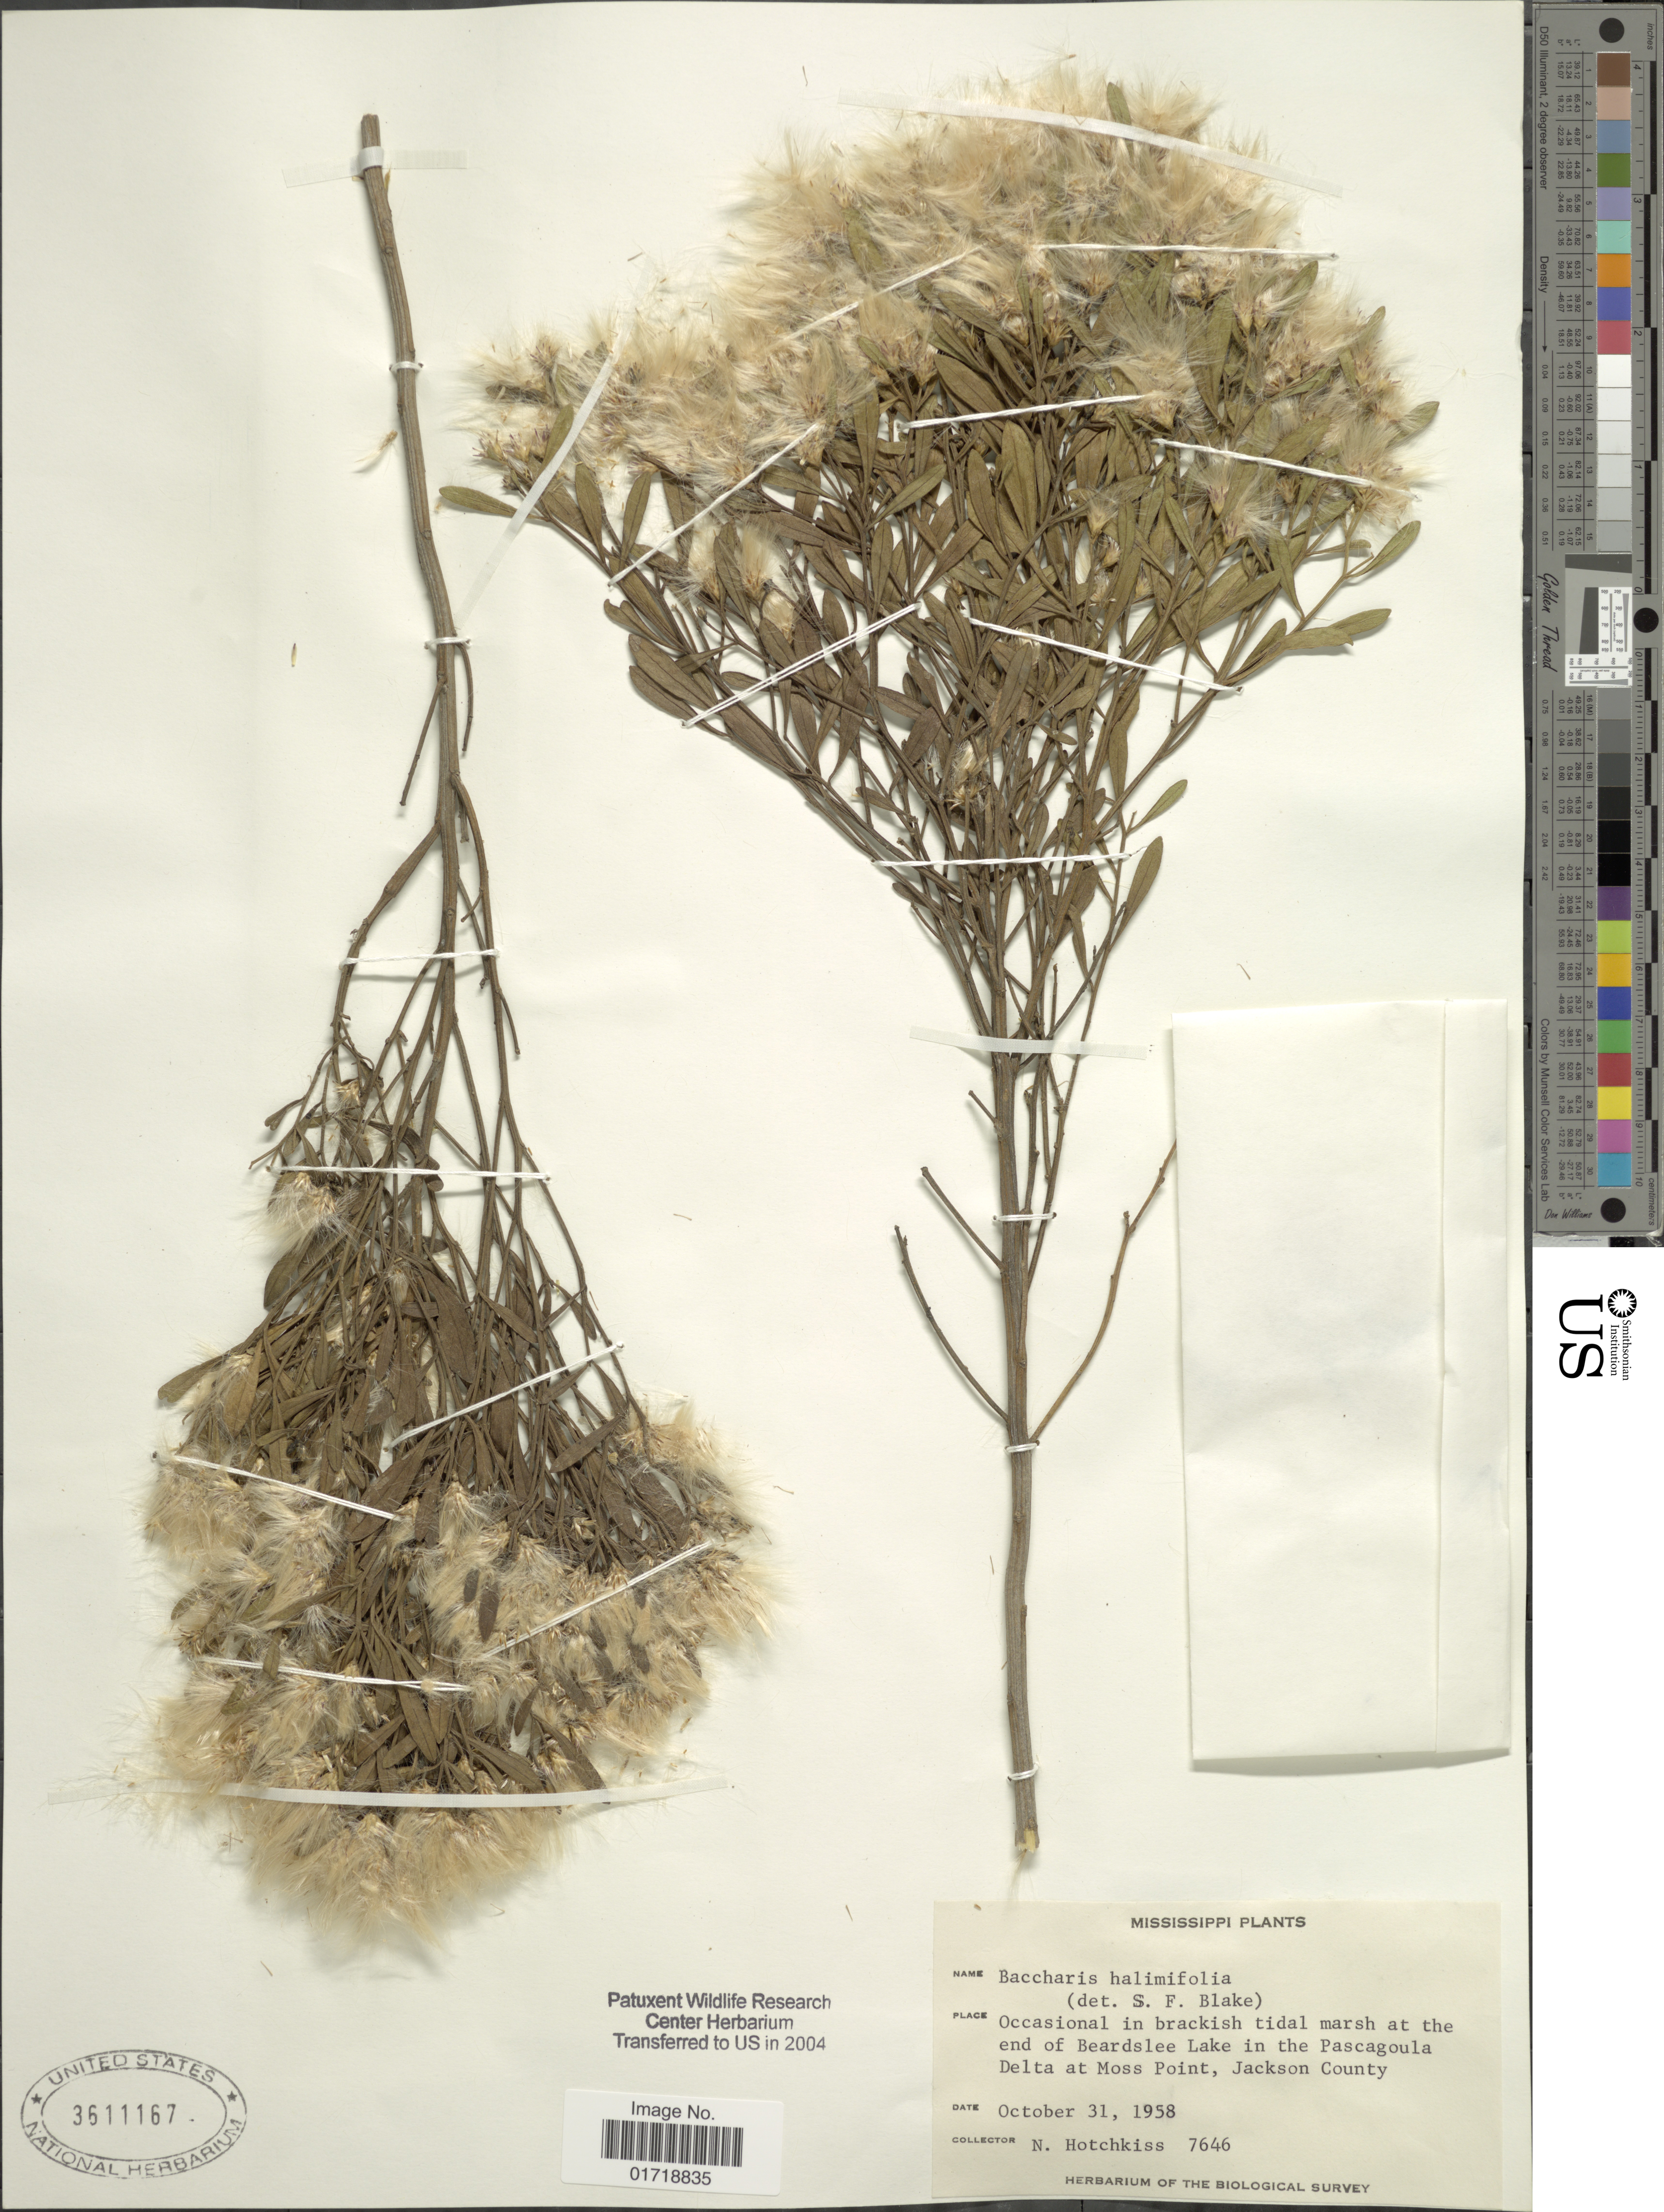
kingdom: Plantae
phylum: Tracheophyta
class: Magnoliopsida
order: Asterales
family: Asteraceae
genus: Baccharis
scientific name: Baccharis halimifolia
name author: L.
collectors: N. Hotchkiss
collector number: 7646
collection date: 1958-10-31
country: United States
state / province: Mississippi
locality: Occasional in Brackish tidal marsh at the end of Beardskee Lake in the Pascagoula Delta at Moss Point, Jackson County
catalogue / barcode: US 3611167